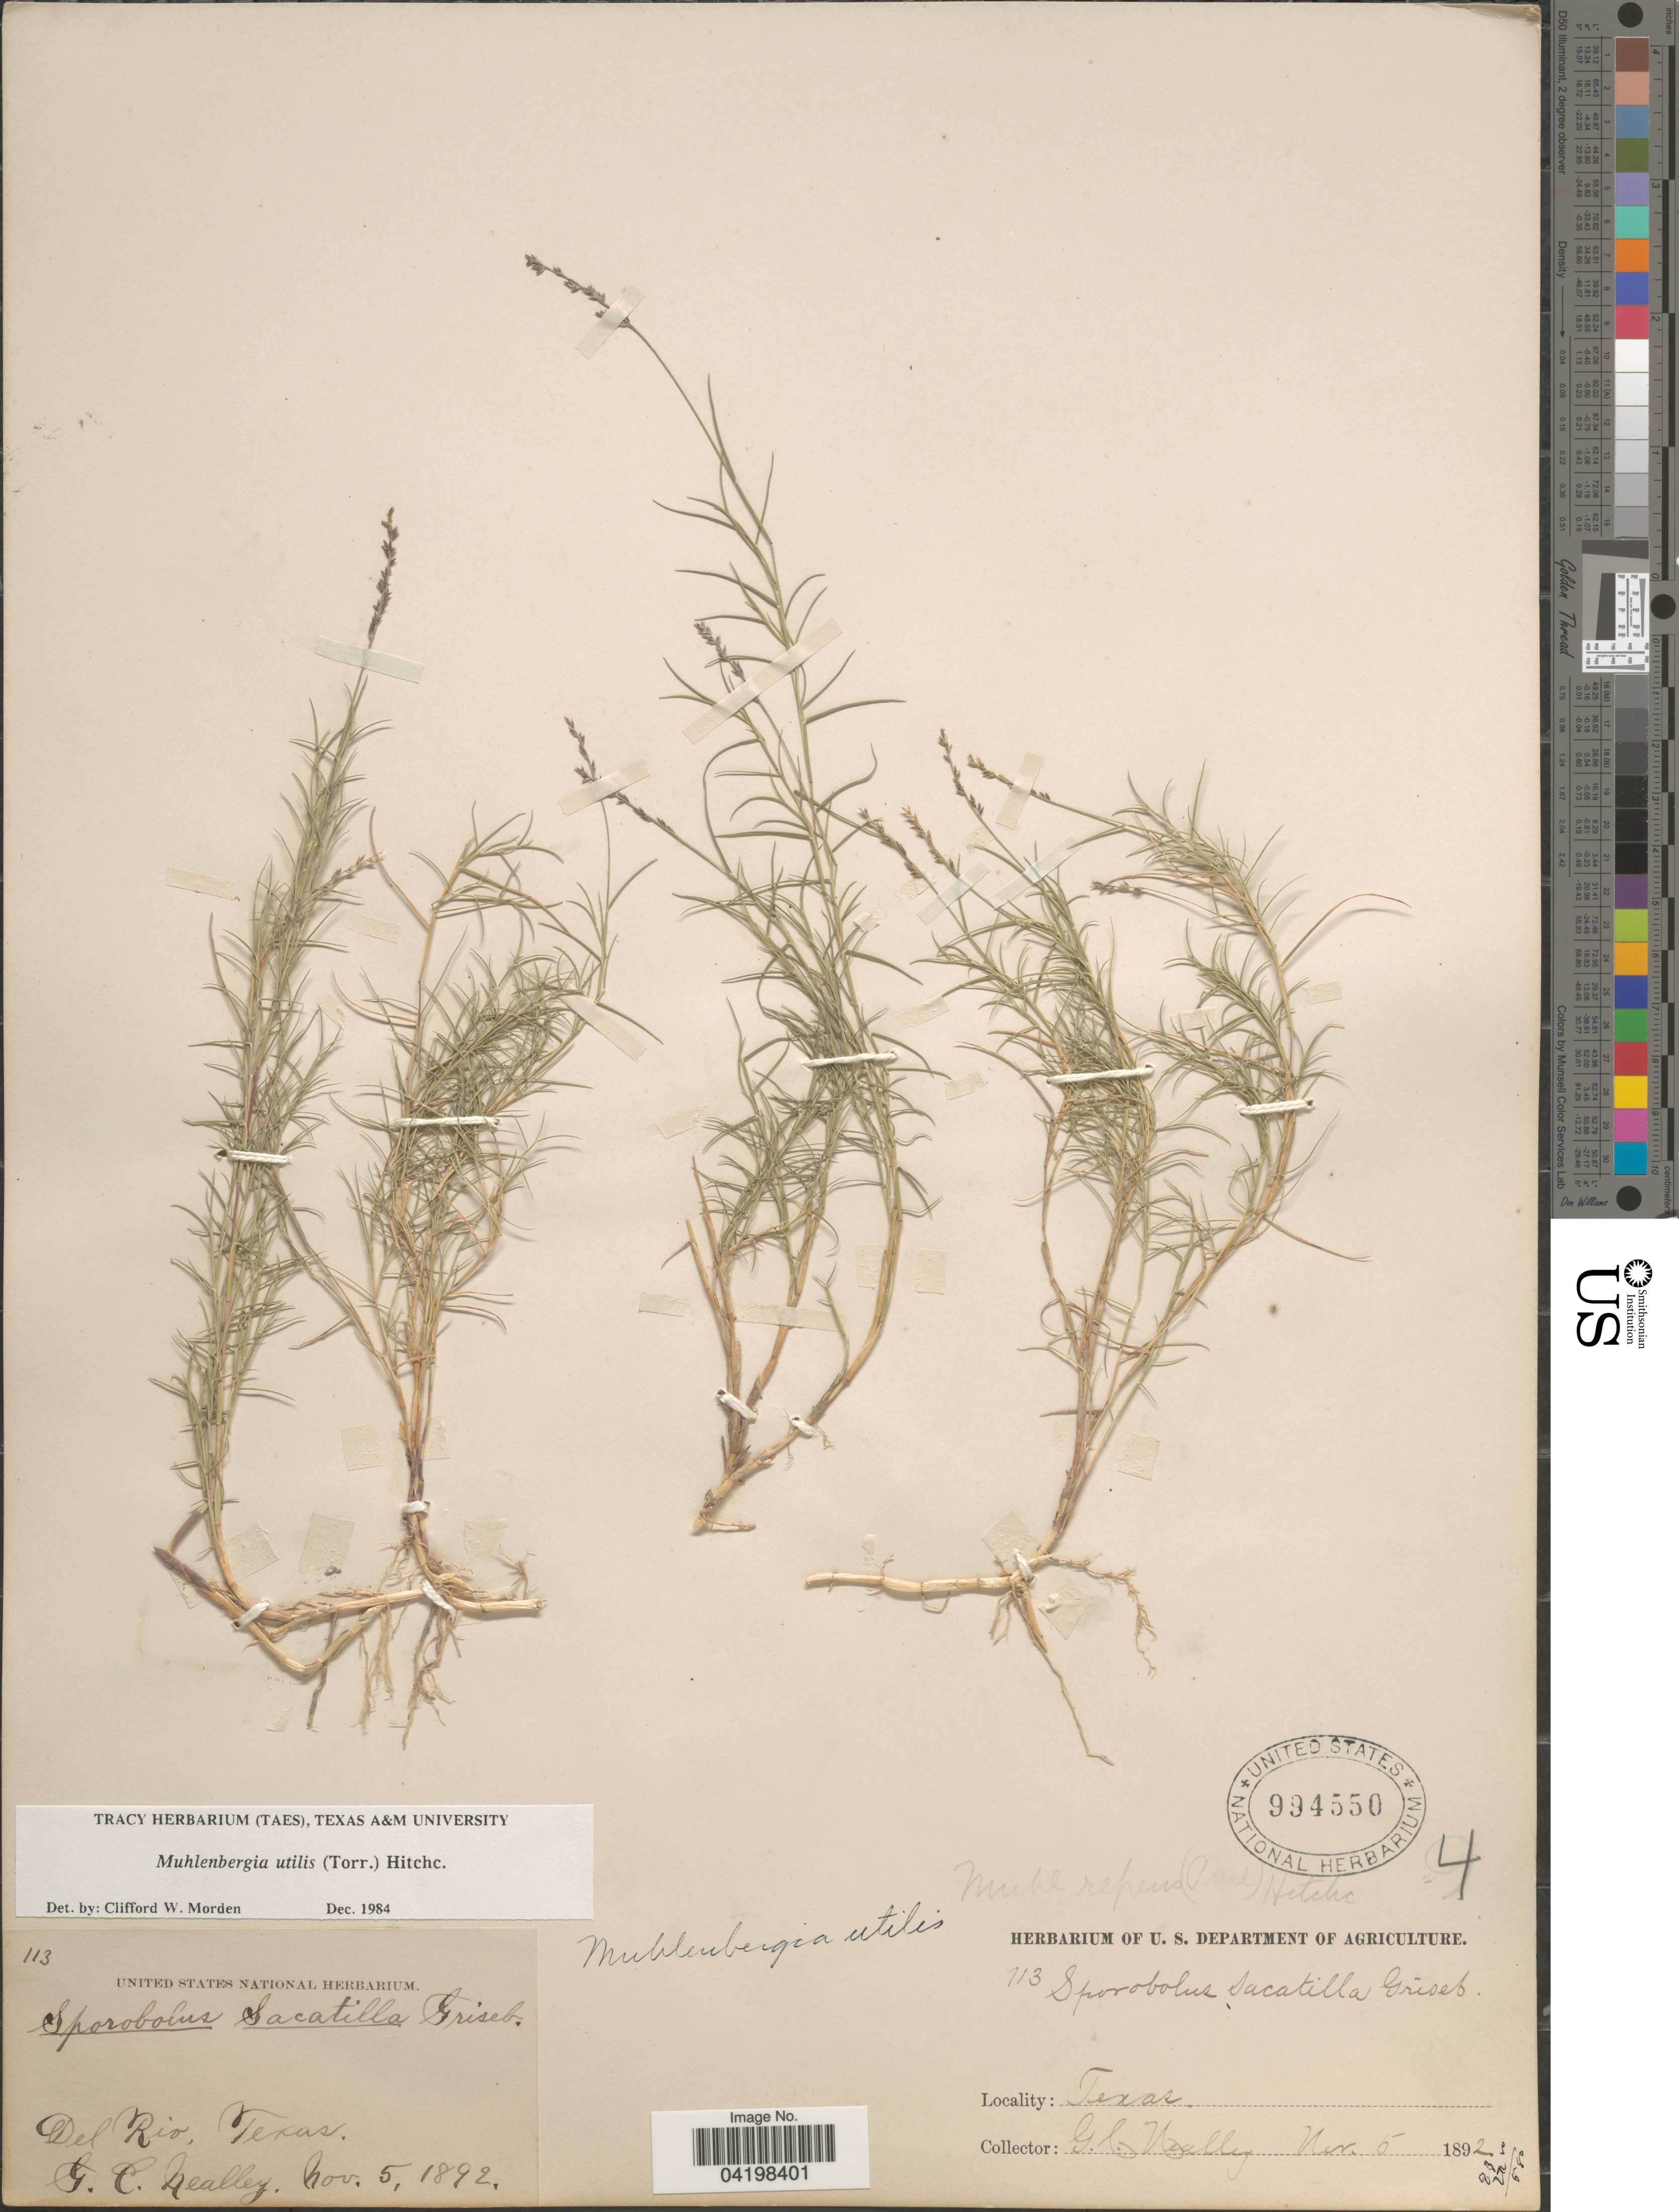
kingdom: Plantae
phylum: Tracheophyta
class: Liliopsida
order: Poales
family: Poaceae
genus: Muhlenbergia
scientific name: Muhlenbergia utilis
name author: (Torr.) Hitchc.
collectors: G. C. Nealley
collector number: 113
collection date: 1892-11-05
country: United States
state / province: Texas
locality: Del Rio.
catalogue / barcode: US 994550